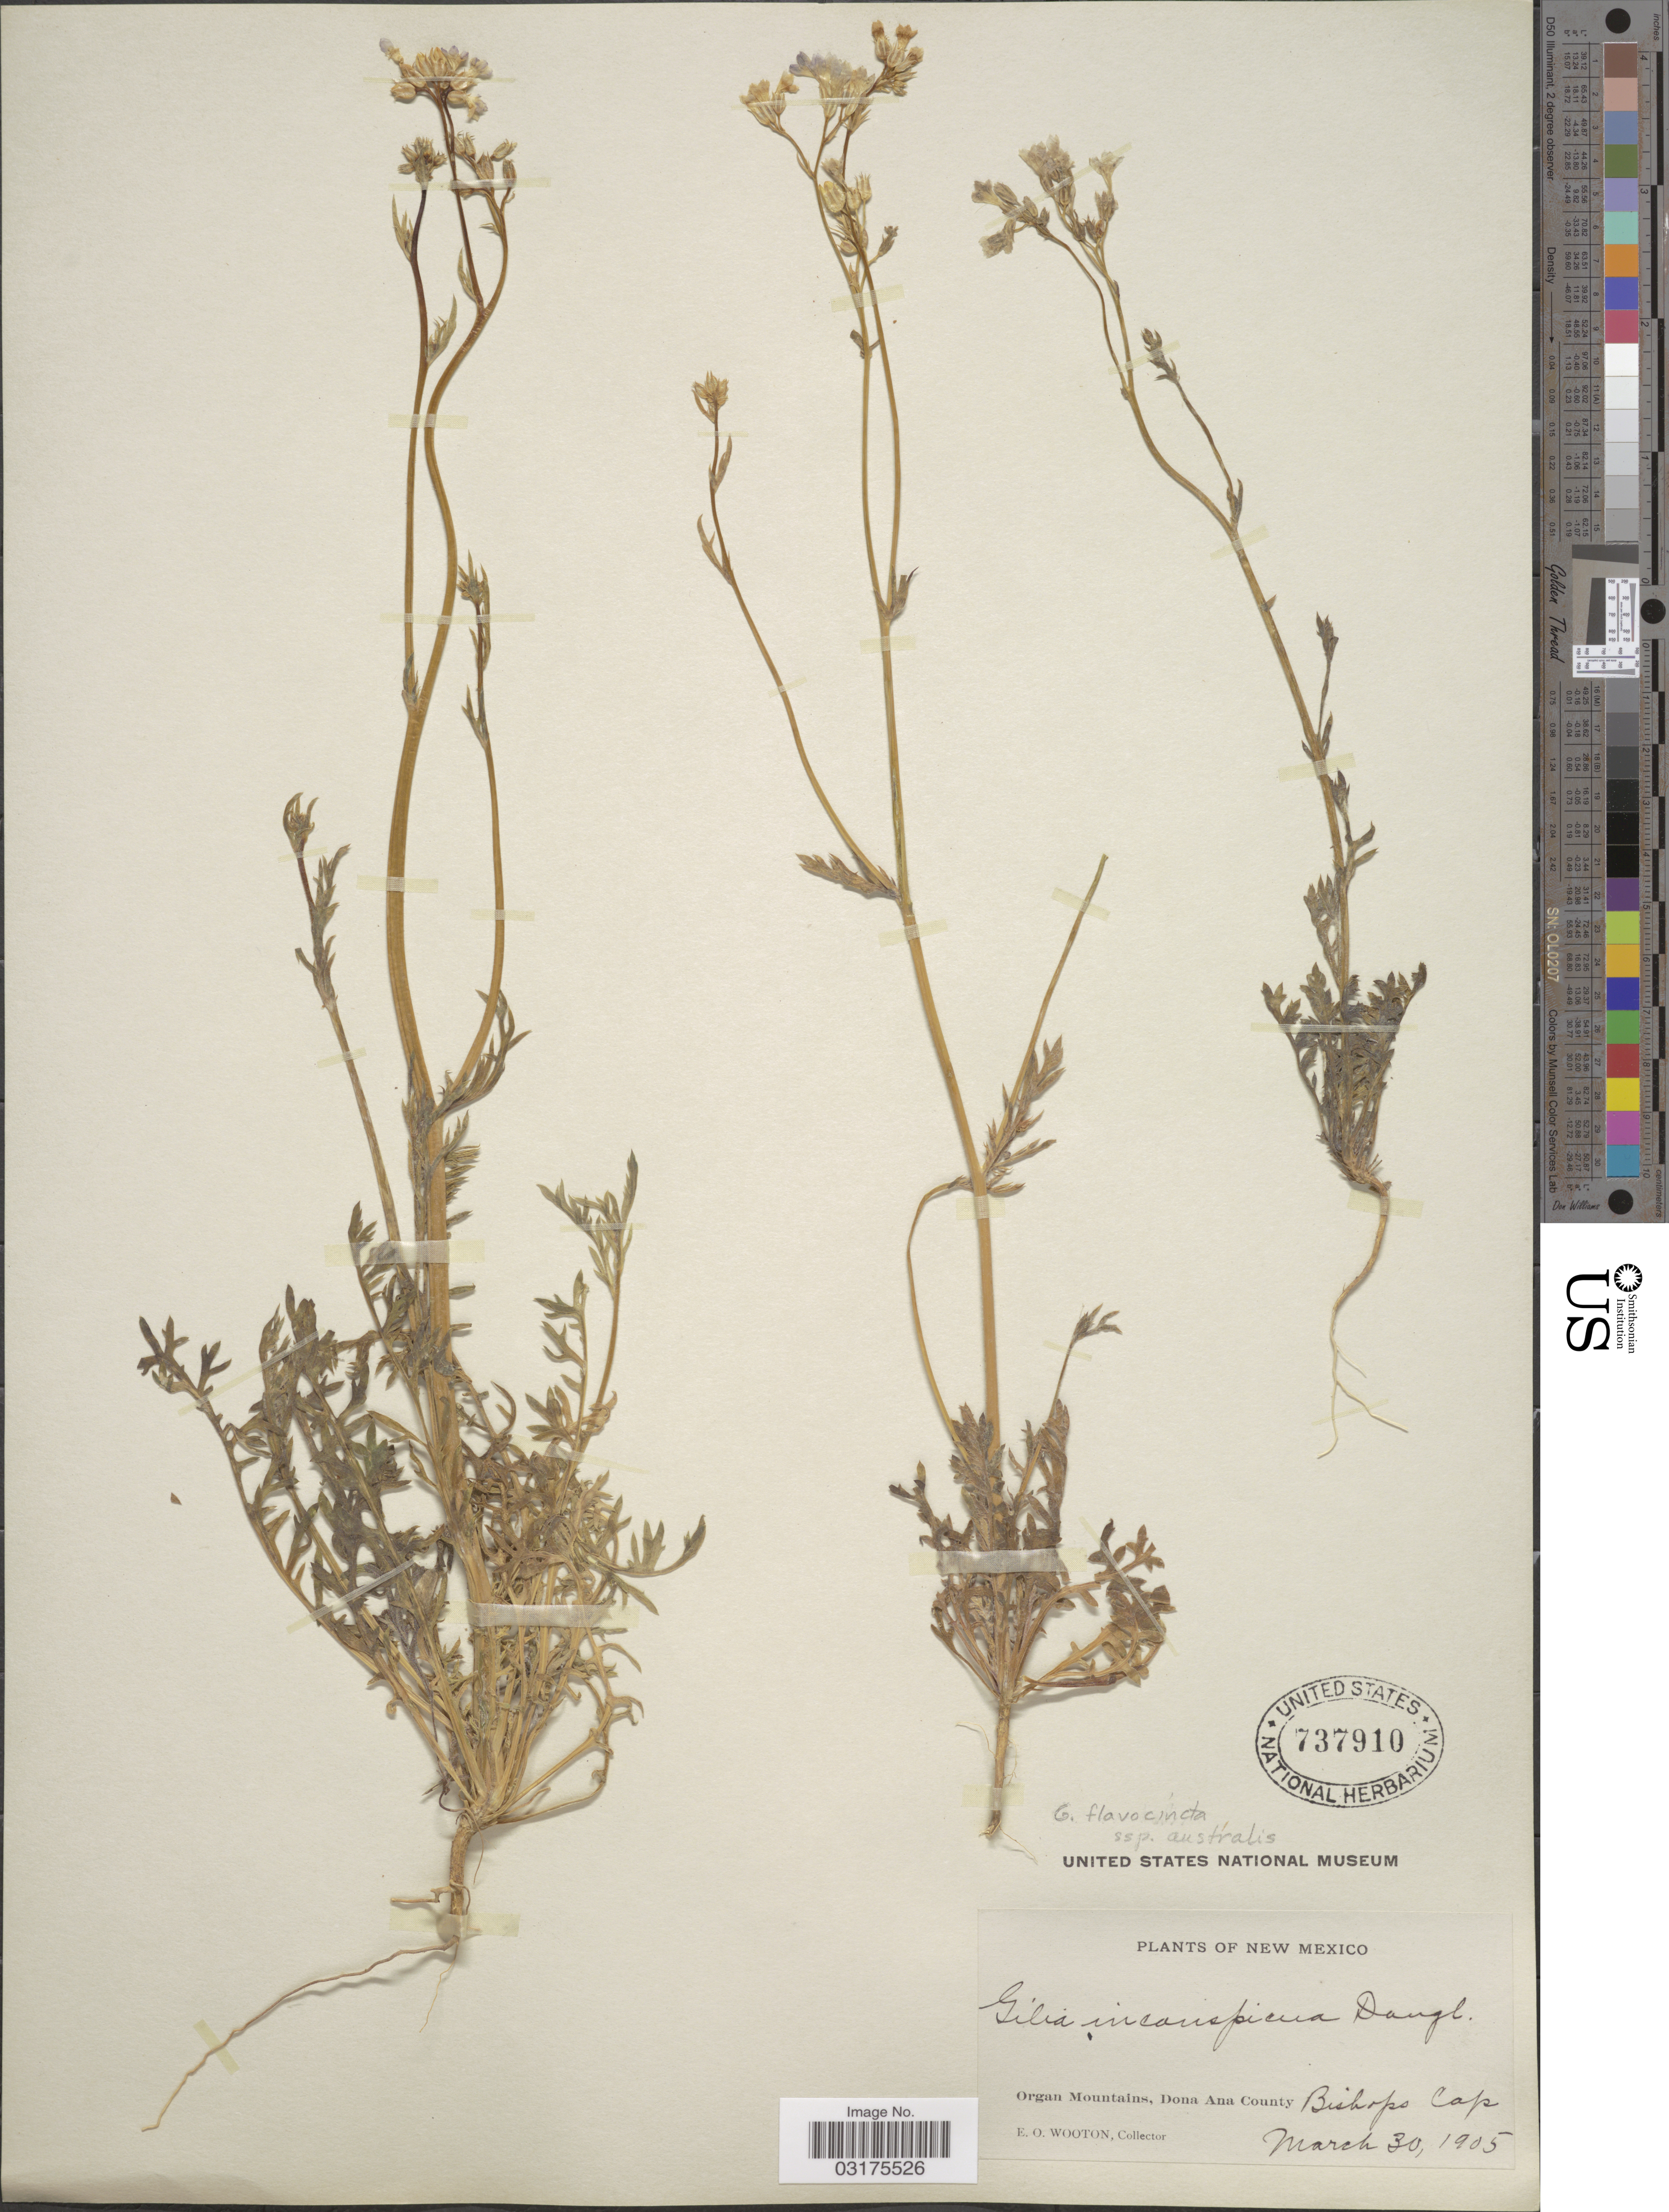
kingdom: Plantae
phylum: Tracheophyta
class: Magnoliopsida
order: Ericales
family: Polemoniaceae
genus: Gilia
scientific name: Gilia flavocincta subsp. australis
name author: A. Nelson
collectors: E. O. Wooton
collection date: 1905-03-30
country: United States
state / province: New Mexico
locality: Organ Mountains, Dona Ana County, Bishops Cap.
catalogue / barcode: US 737910